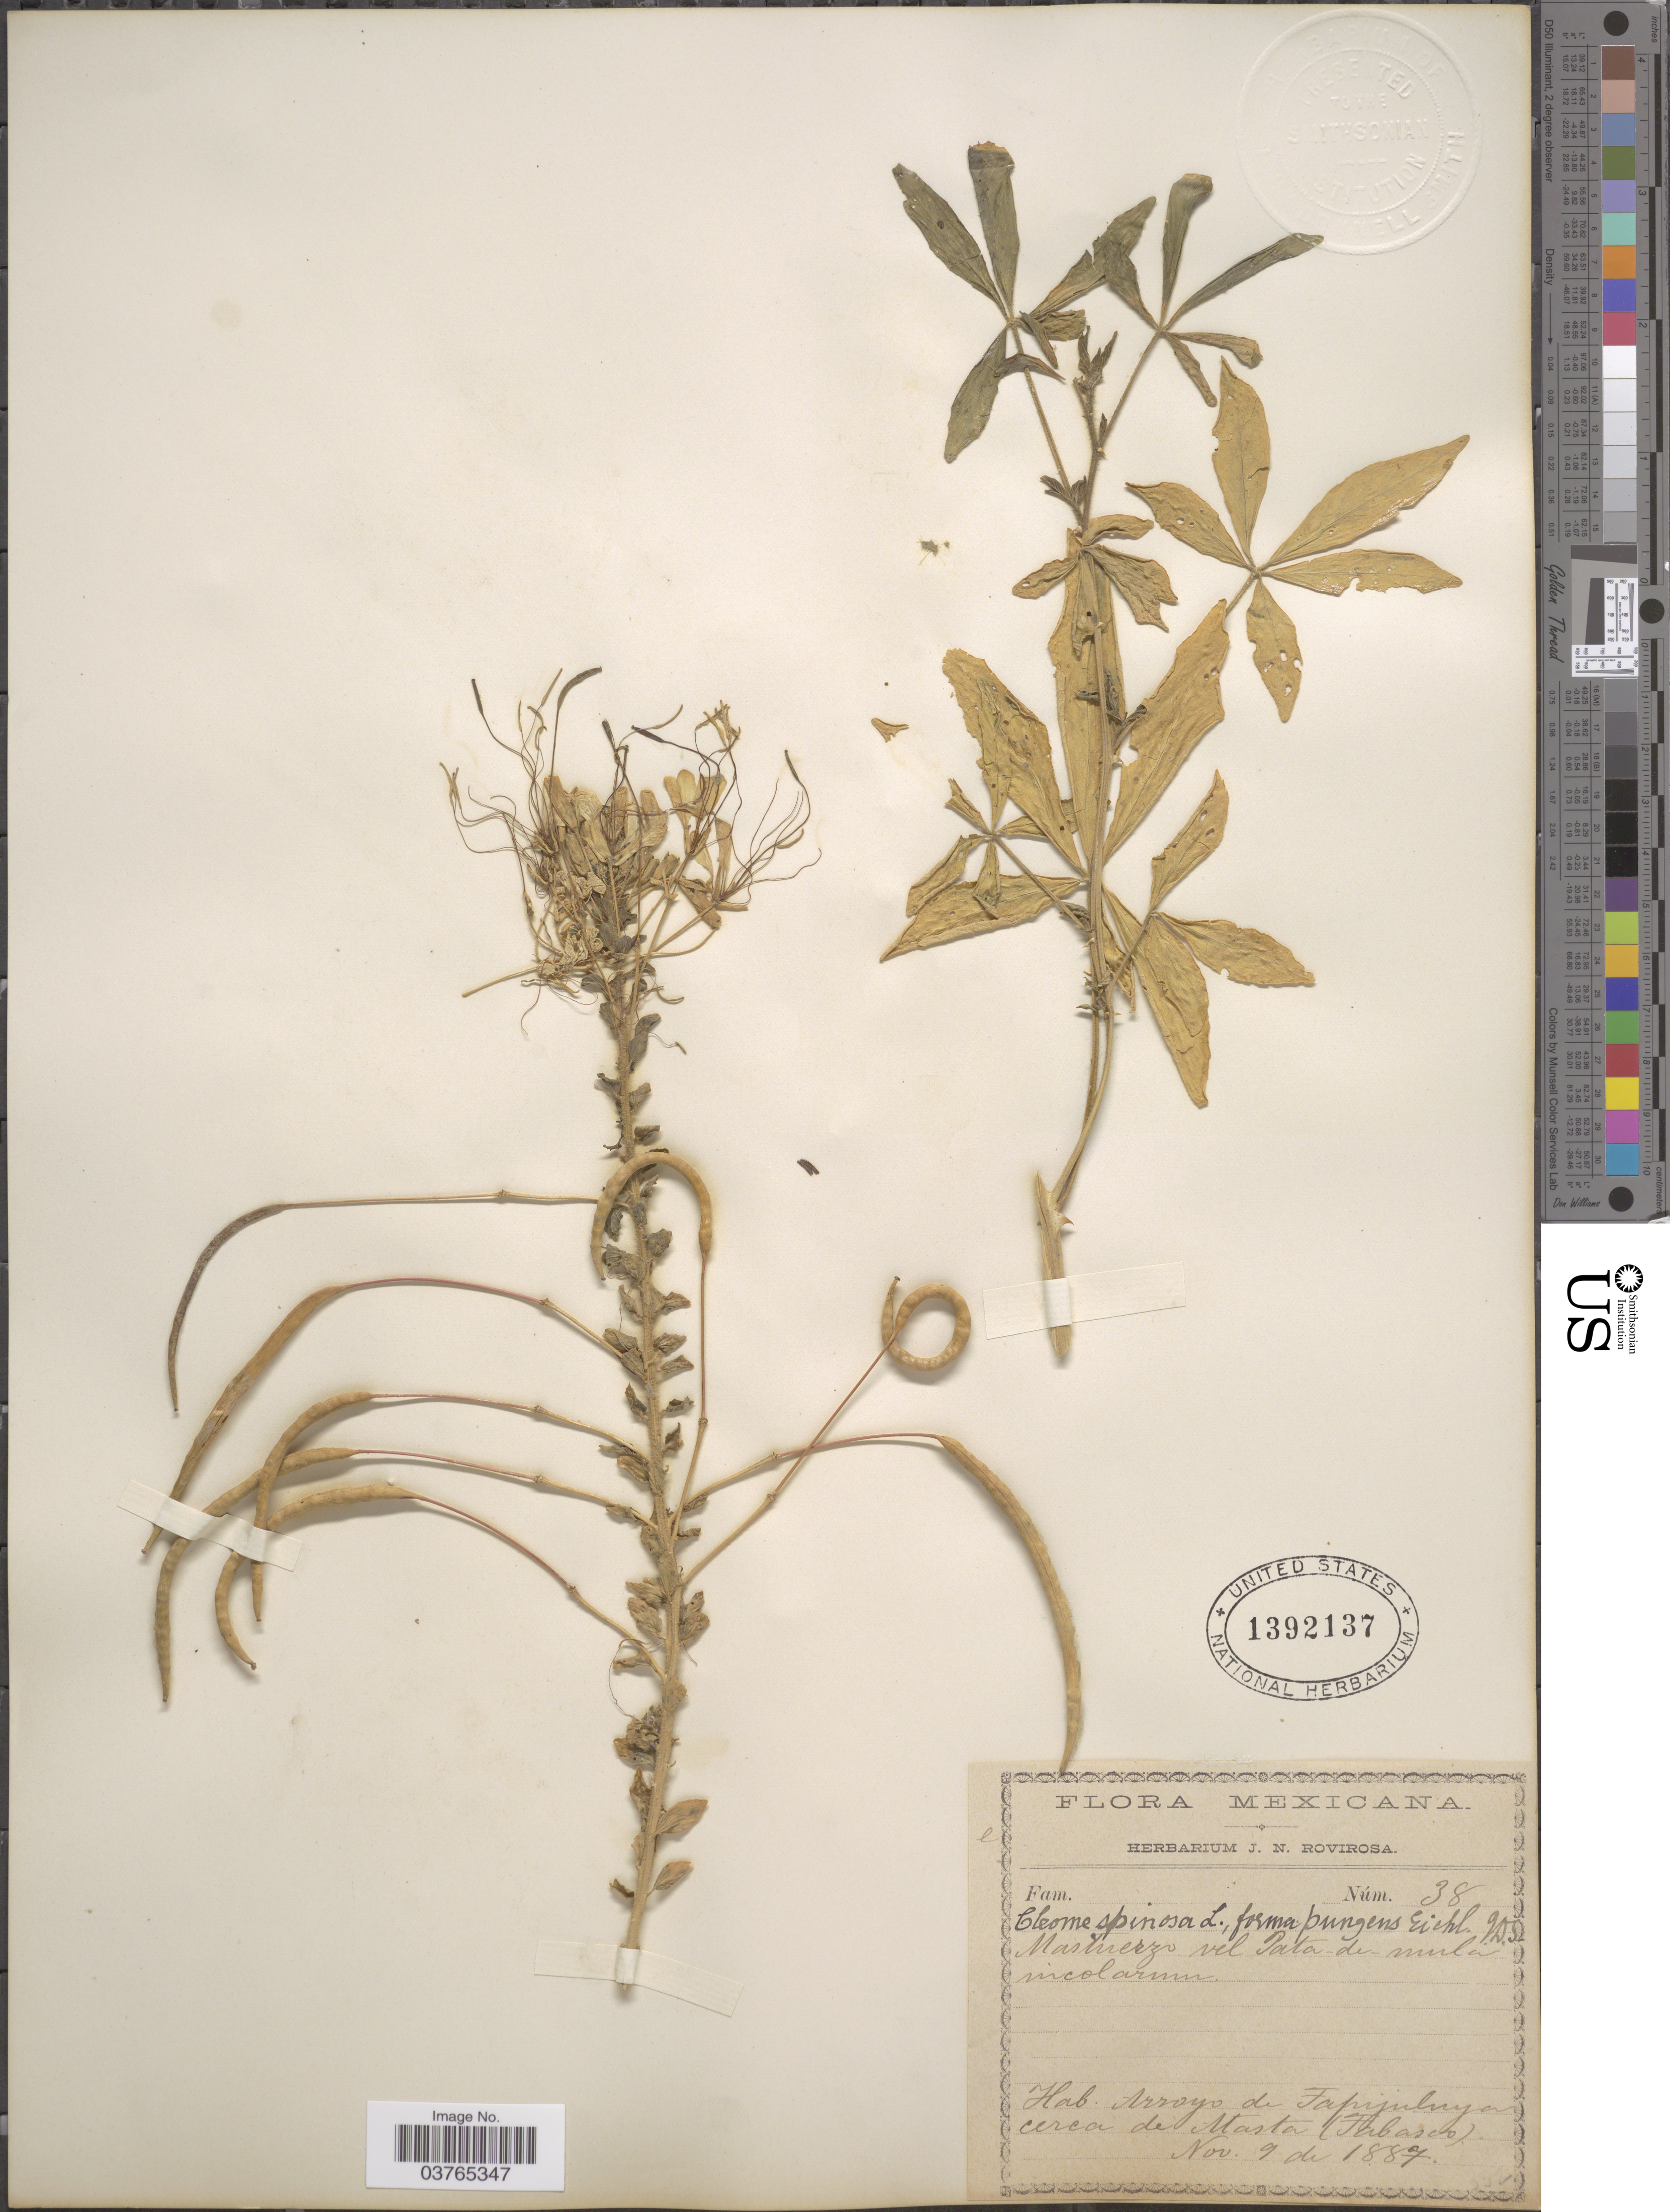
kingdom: Plantae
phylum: Tracheophyta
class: Magnoliopsida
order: Brassicales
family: Cleomaceae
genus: Tarenaya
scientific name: Tarenaya spinosa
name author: (Jacq.) Raf.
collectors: ex herb. J. N. Rovirosa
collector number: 38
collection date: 1887-11-09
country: Mexico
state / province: Tabasco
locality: Mexicana. Arroyo de Fapijuluya cerca de Atasta (Tabasco).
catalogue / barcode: US 1392137